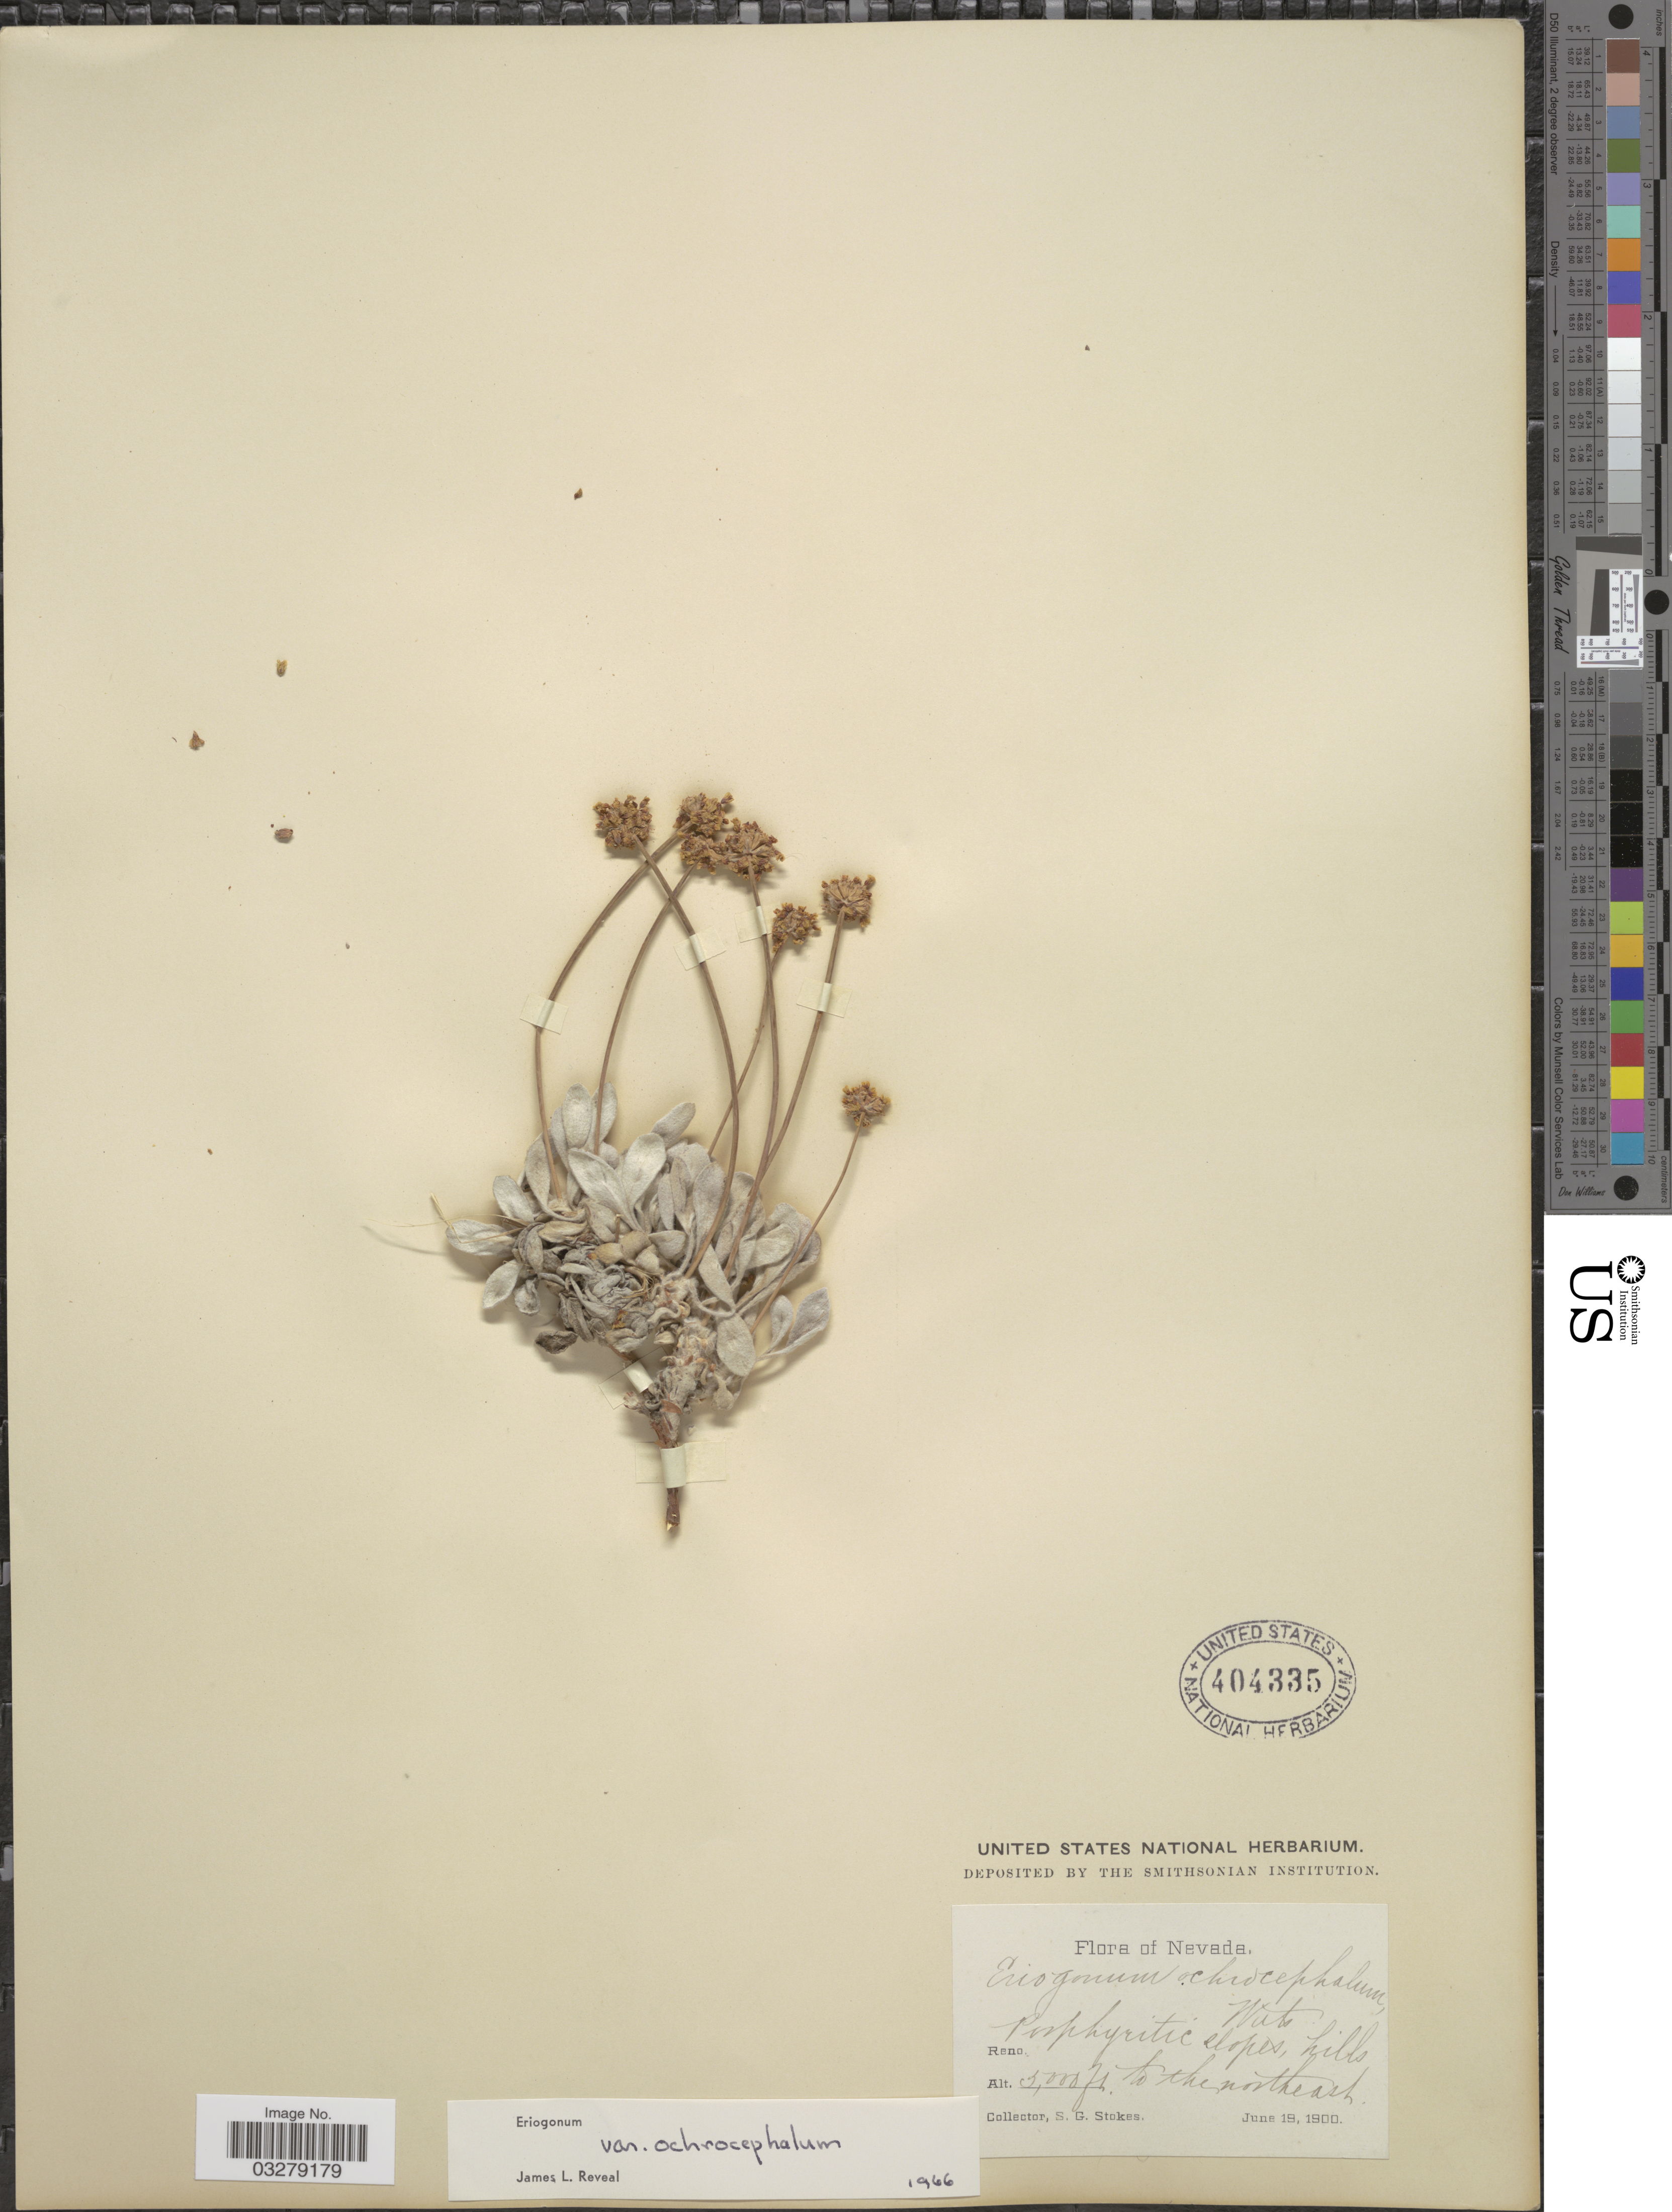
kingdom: Plantae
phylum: Tracheophyta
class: Magnoliopsida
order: Caryophyllales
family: Polygonaceae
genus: Eriogonum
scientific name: Eriogonum ochrocephalum var. ochrocephalum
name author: S. Watson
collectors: S. G. Stokes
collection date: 1900-06-19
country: United States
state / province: Nevada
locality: Hills to the northeast.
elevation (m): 1524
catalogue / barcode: US 404335